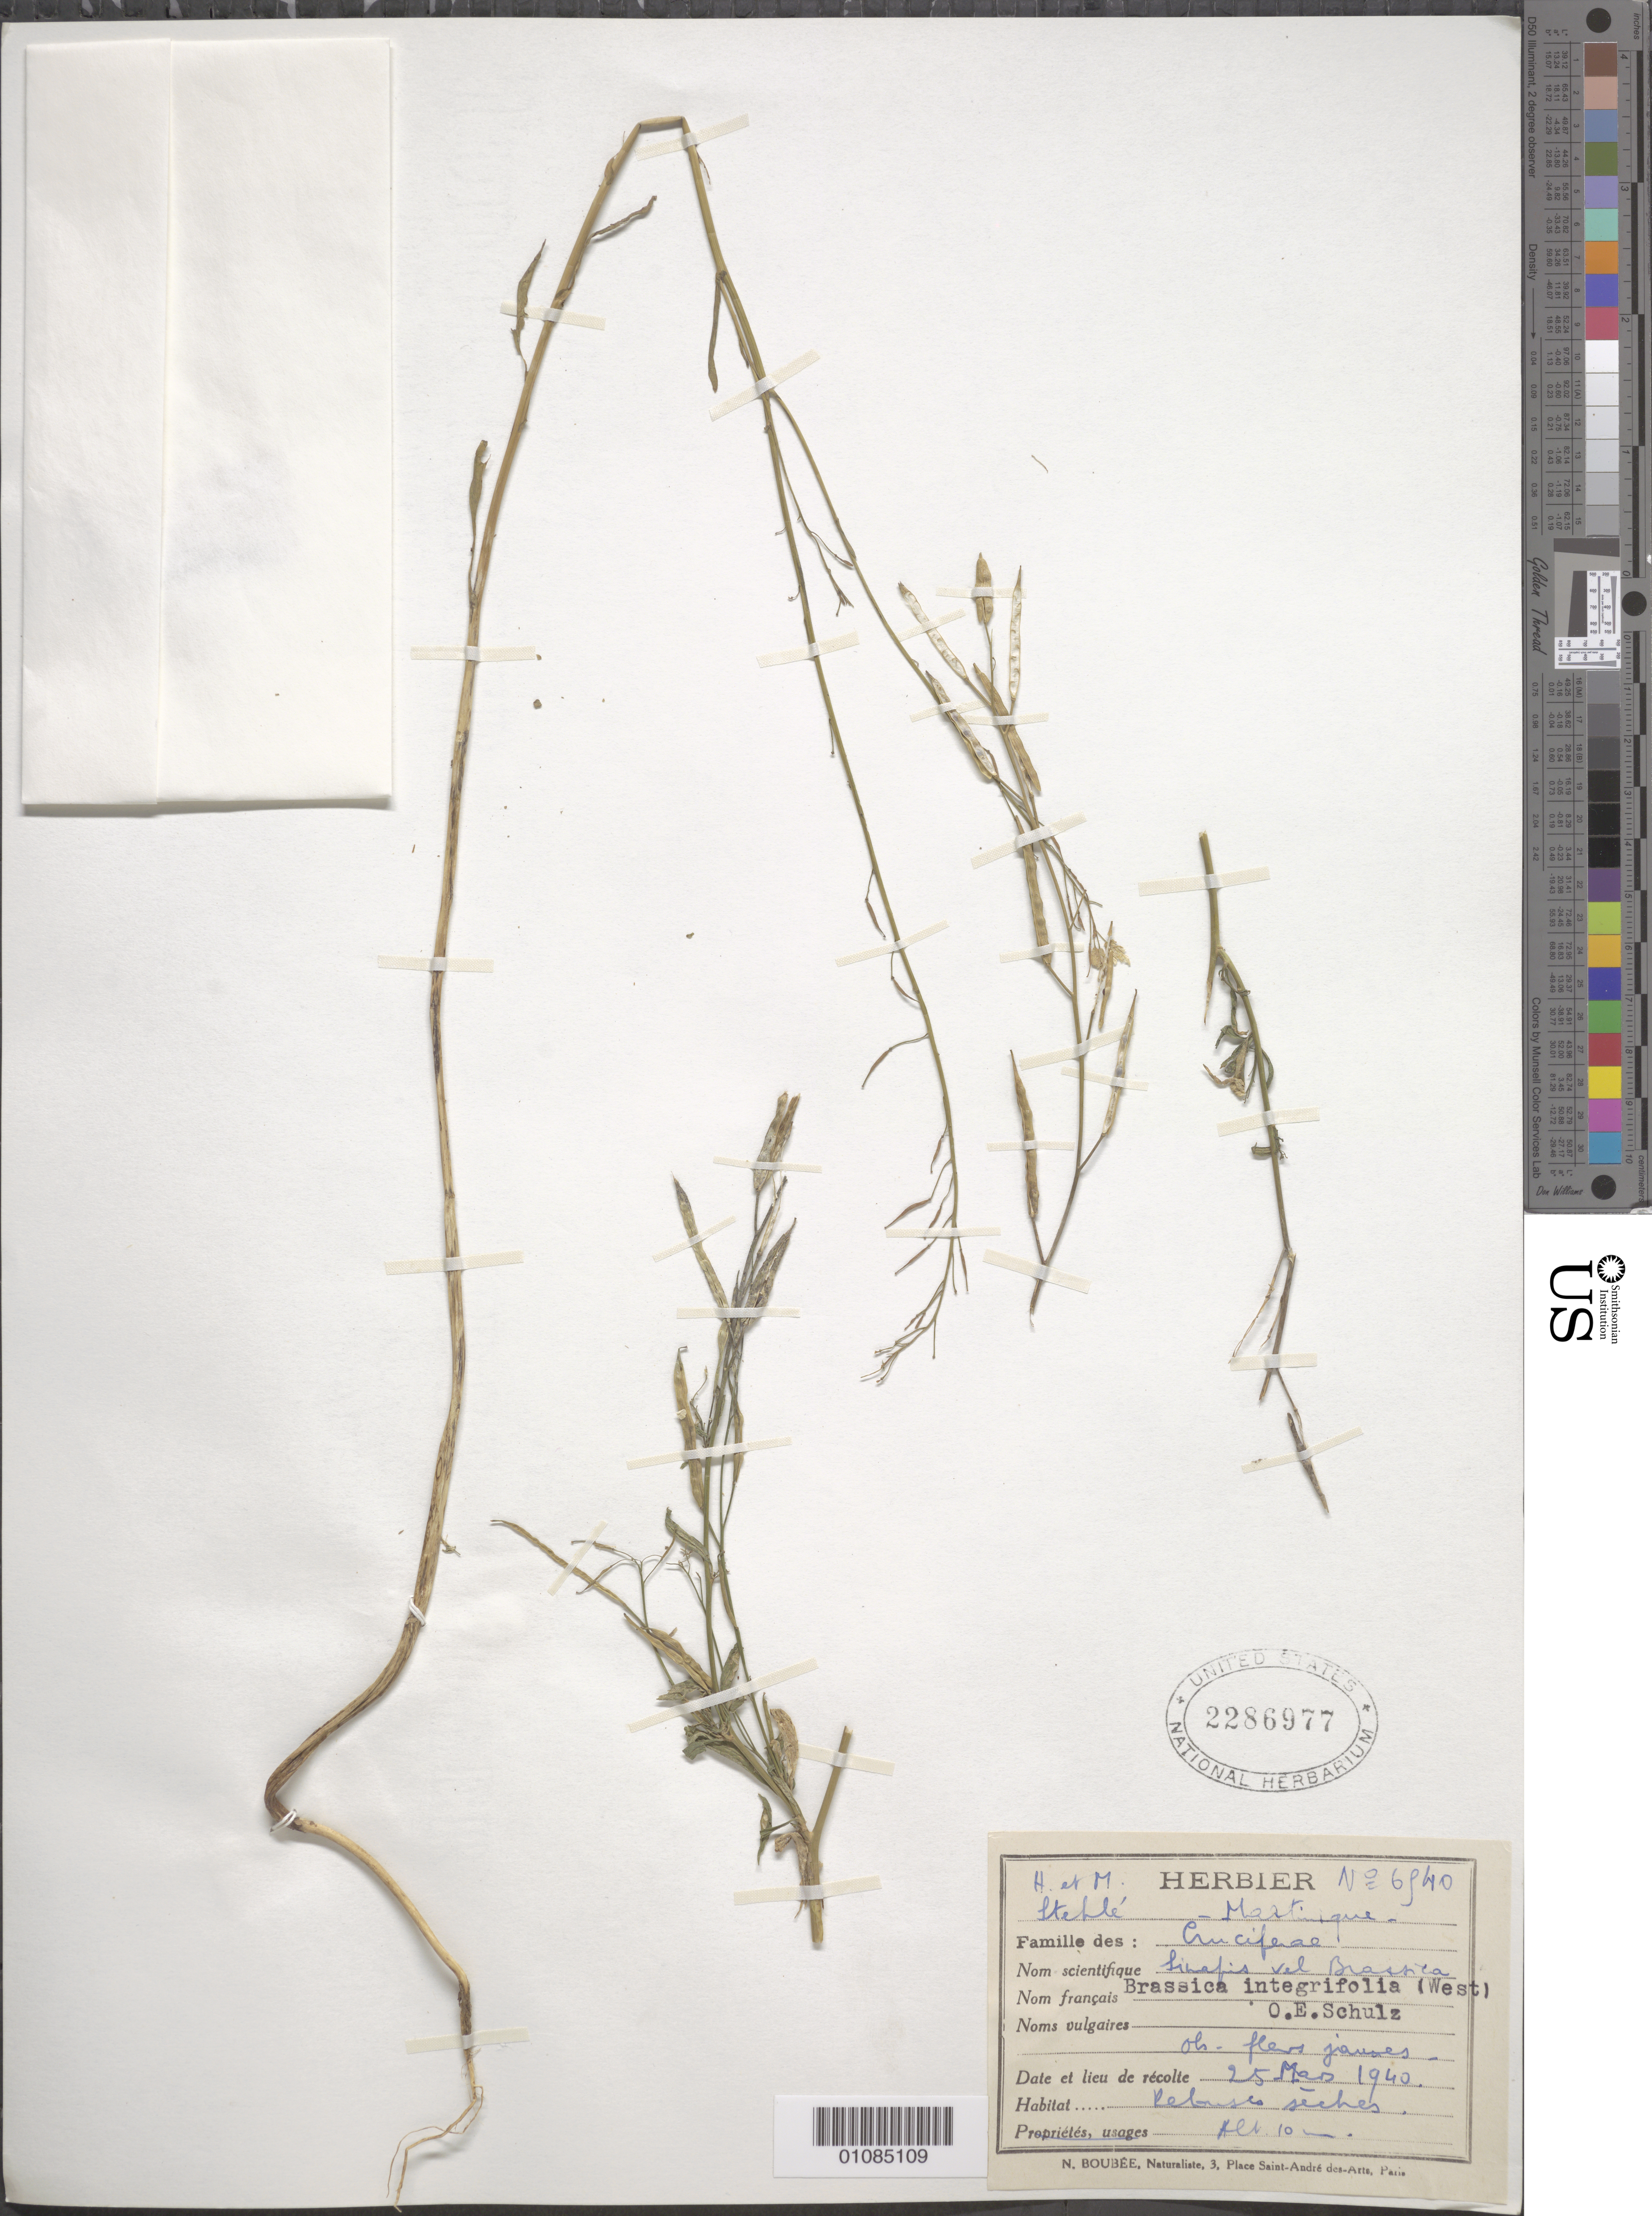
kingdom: Plantae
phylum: Tracheophyta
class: Magnoliopsida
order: Brassicales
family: Brassicaceae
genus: Brassica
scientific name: Brassica integrifolia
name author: (H. West) O.E. Schulz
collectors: H. Stehlé & M. Stehlé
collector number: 6540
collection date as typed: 25 Mar 1940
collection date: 1940-03-25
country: Martinique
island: Martinique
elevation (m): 10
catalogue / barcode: US 2286977